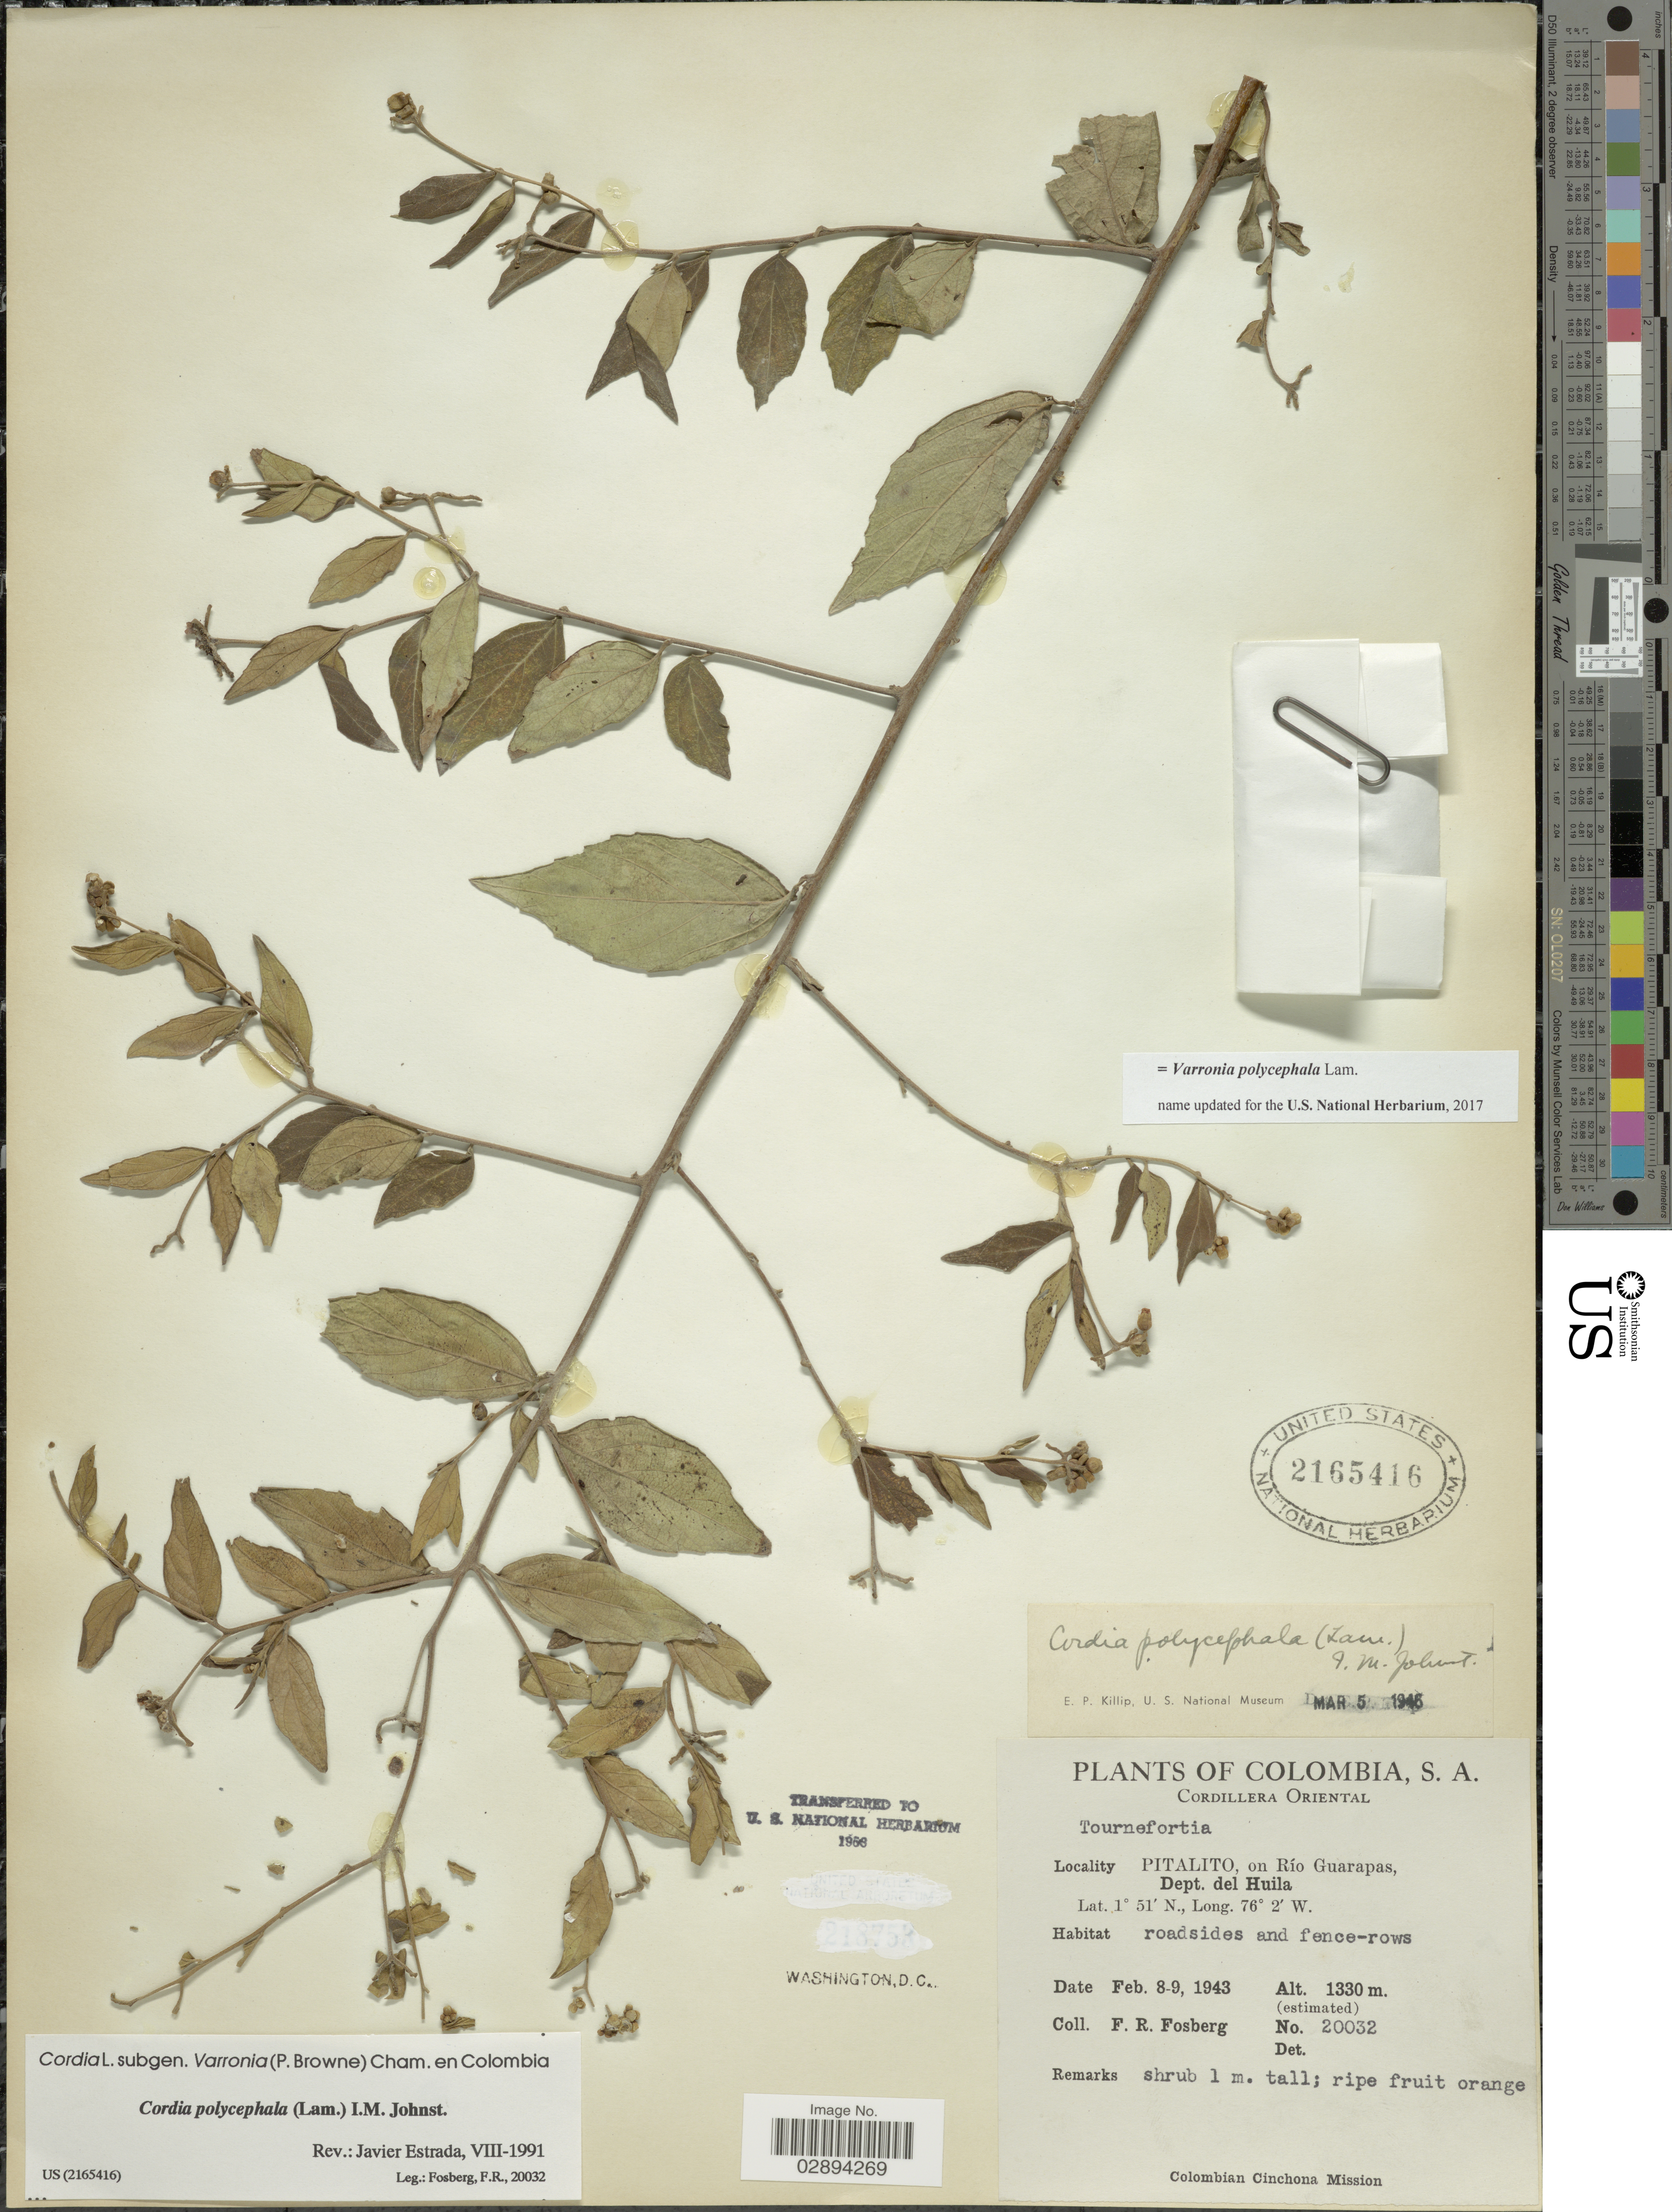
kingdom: Plantae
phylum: Tracheophyta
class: Magnoliopsida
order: Boraginales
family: Cordiaceae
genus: Varronia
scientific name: Varronia polycephala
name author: Lam.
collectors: F. R. Fosberg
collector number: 20032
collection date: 1943-02-08/1943-02-09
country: Colombia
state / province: Huila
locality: Cordillera Oriental, Pitalito, on Río Guarapas, Dept. del Huila.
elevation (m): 1330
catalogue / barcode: US 2165416